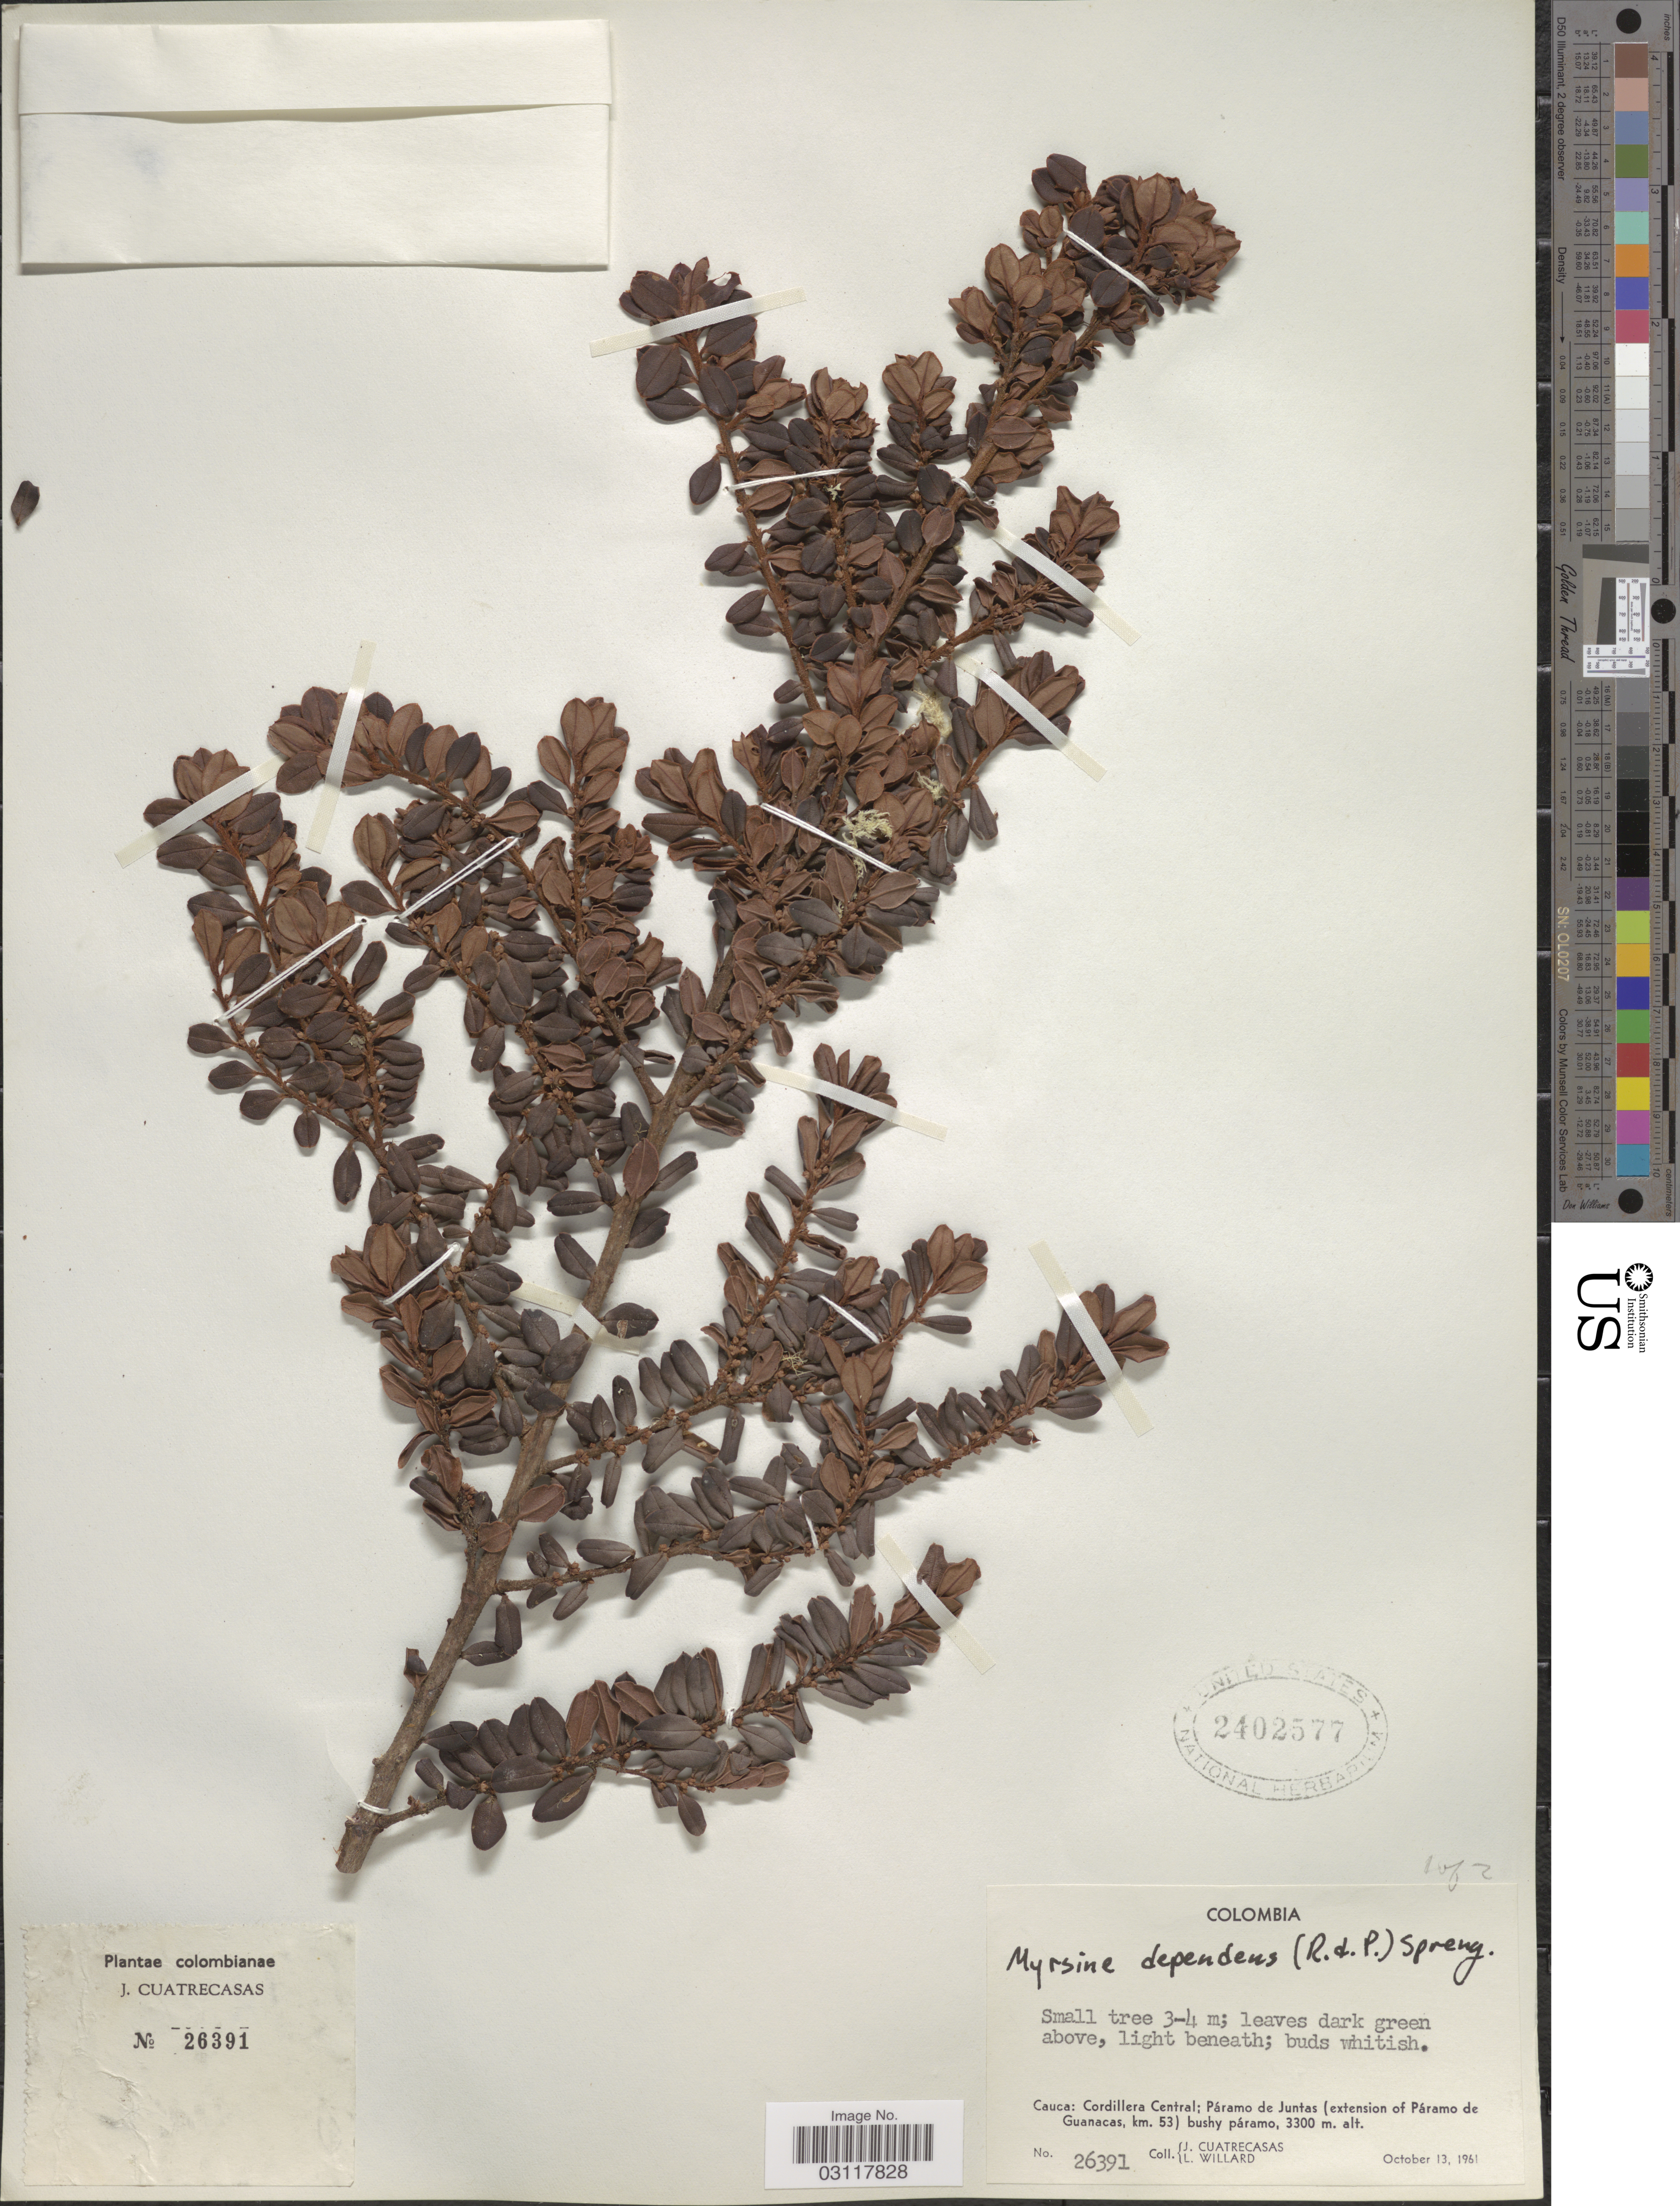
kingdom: Plantae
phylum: Tracheophyta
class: Magnoliopsida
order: Ericales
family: Primulaceae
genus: Rapanea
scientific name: Rapanea dependens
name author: (Ruiz & Pav.) Mez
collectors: J. Cuatrecasas & L. Willard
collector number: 26391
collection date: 1961-10-13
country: Colombia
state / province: Cauca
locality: Cordillera Central; Páramo de Juntas (extension of Páramo de Guanacas, km. 53).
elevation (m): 3300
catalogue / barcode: US 2402577